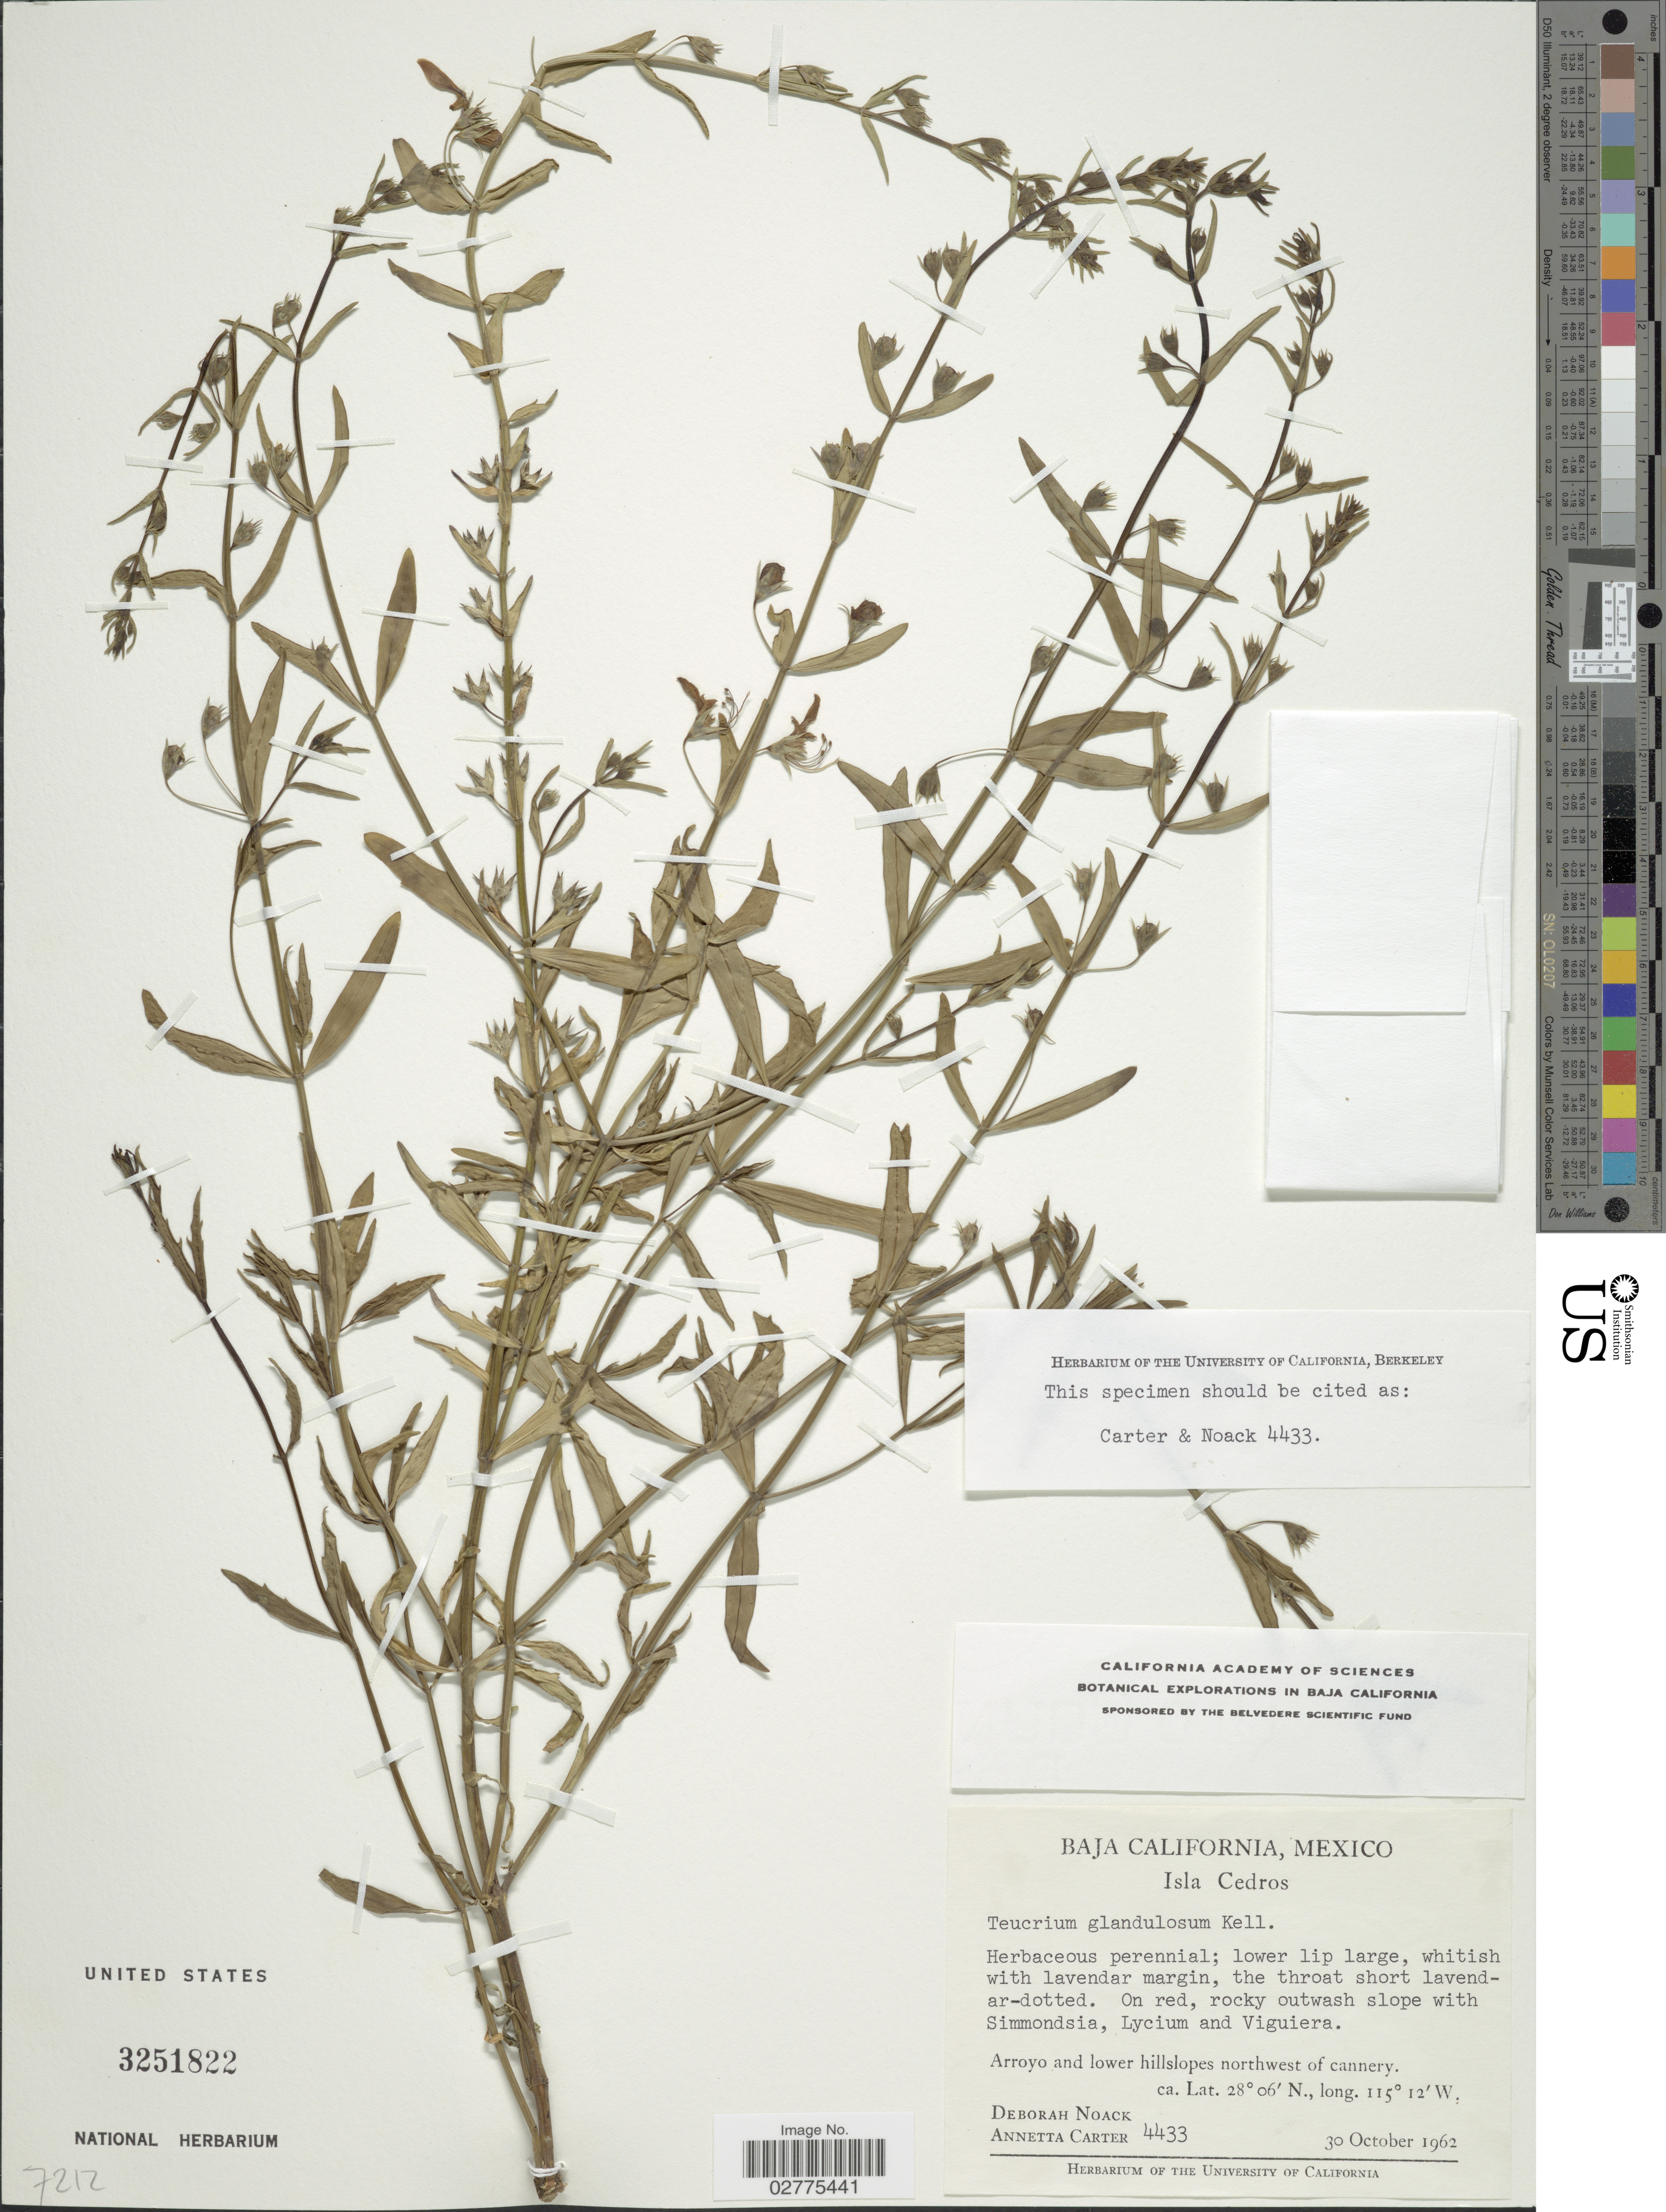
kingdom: Plantae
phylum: Tracheophyta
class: Magnoliopsida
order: Lamiales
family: Lamiaceae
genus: Teucrium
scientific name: Teucrium glandulosum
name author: Kellogg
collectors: Noack, D. & A. Carter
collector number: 4433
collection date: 1962-10-30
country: Mexico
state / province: Baja California Norte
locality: Isla Cedros, Arroyo and lower hillslopes northwest of cannery.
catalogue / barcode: US 3251822